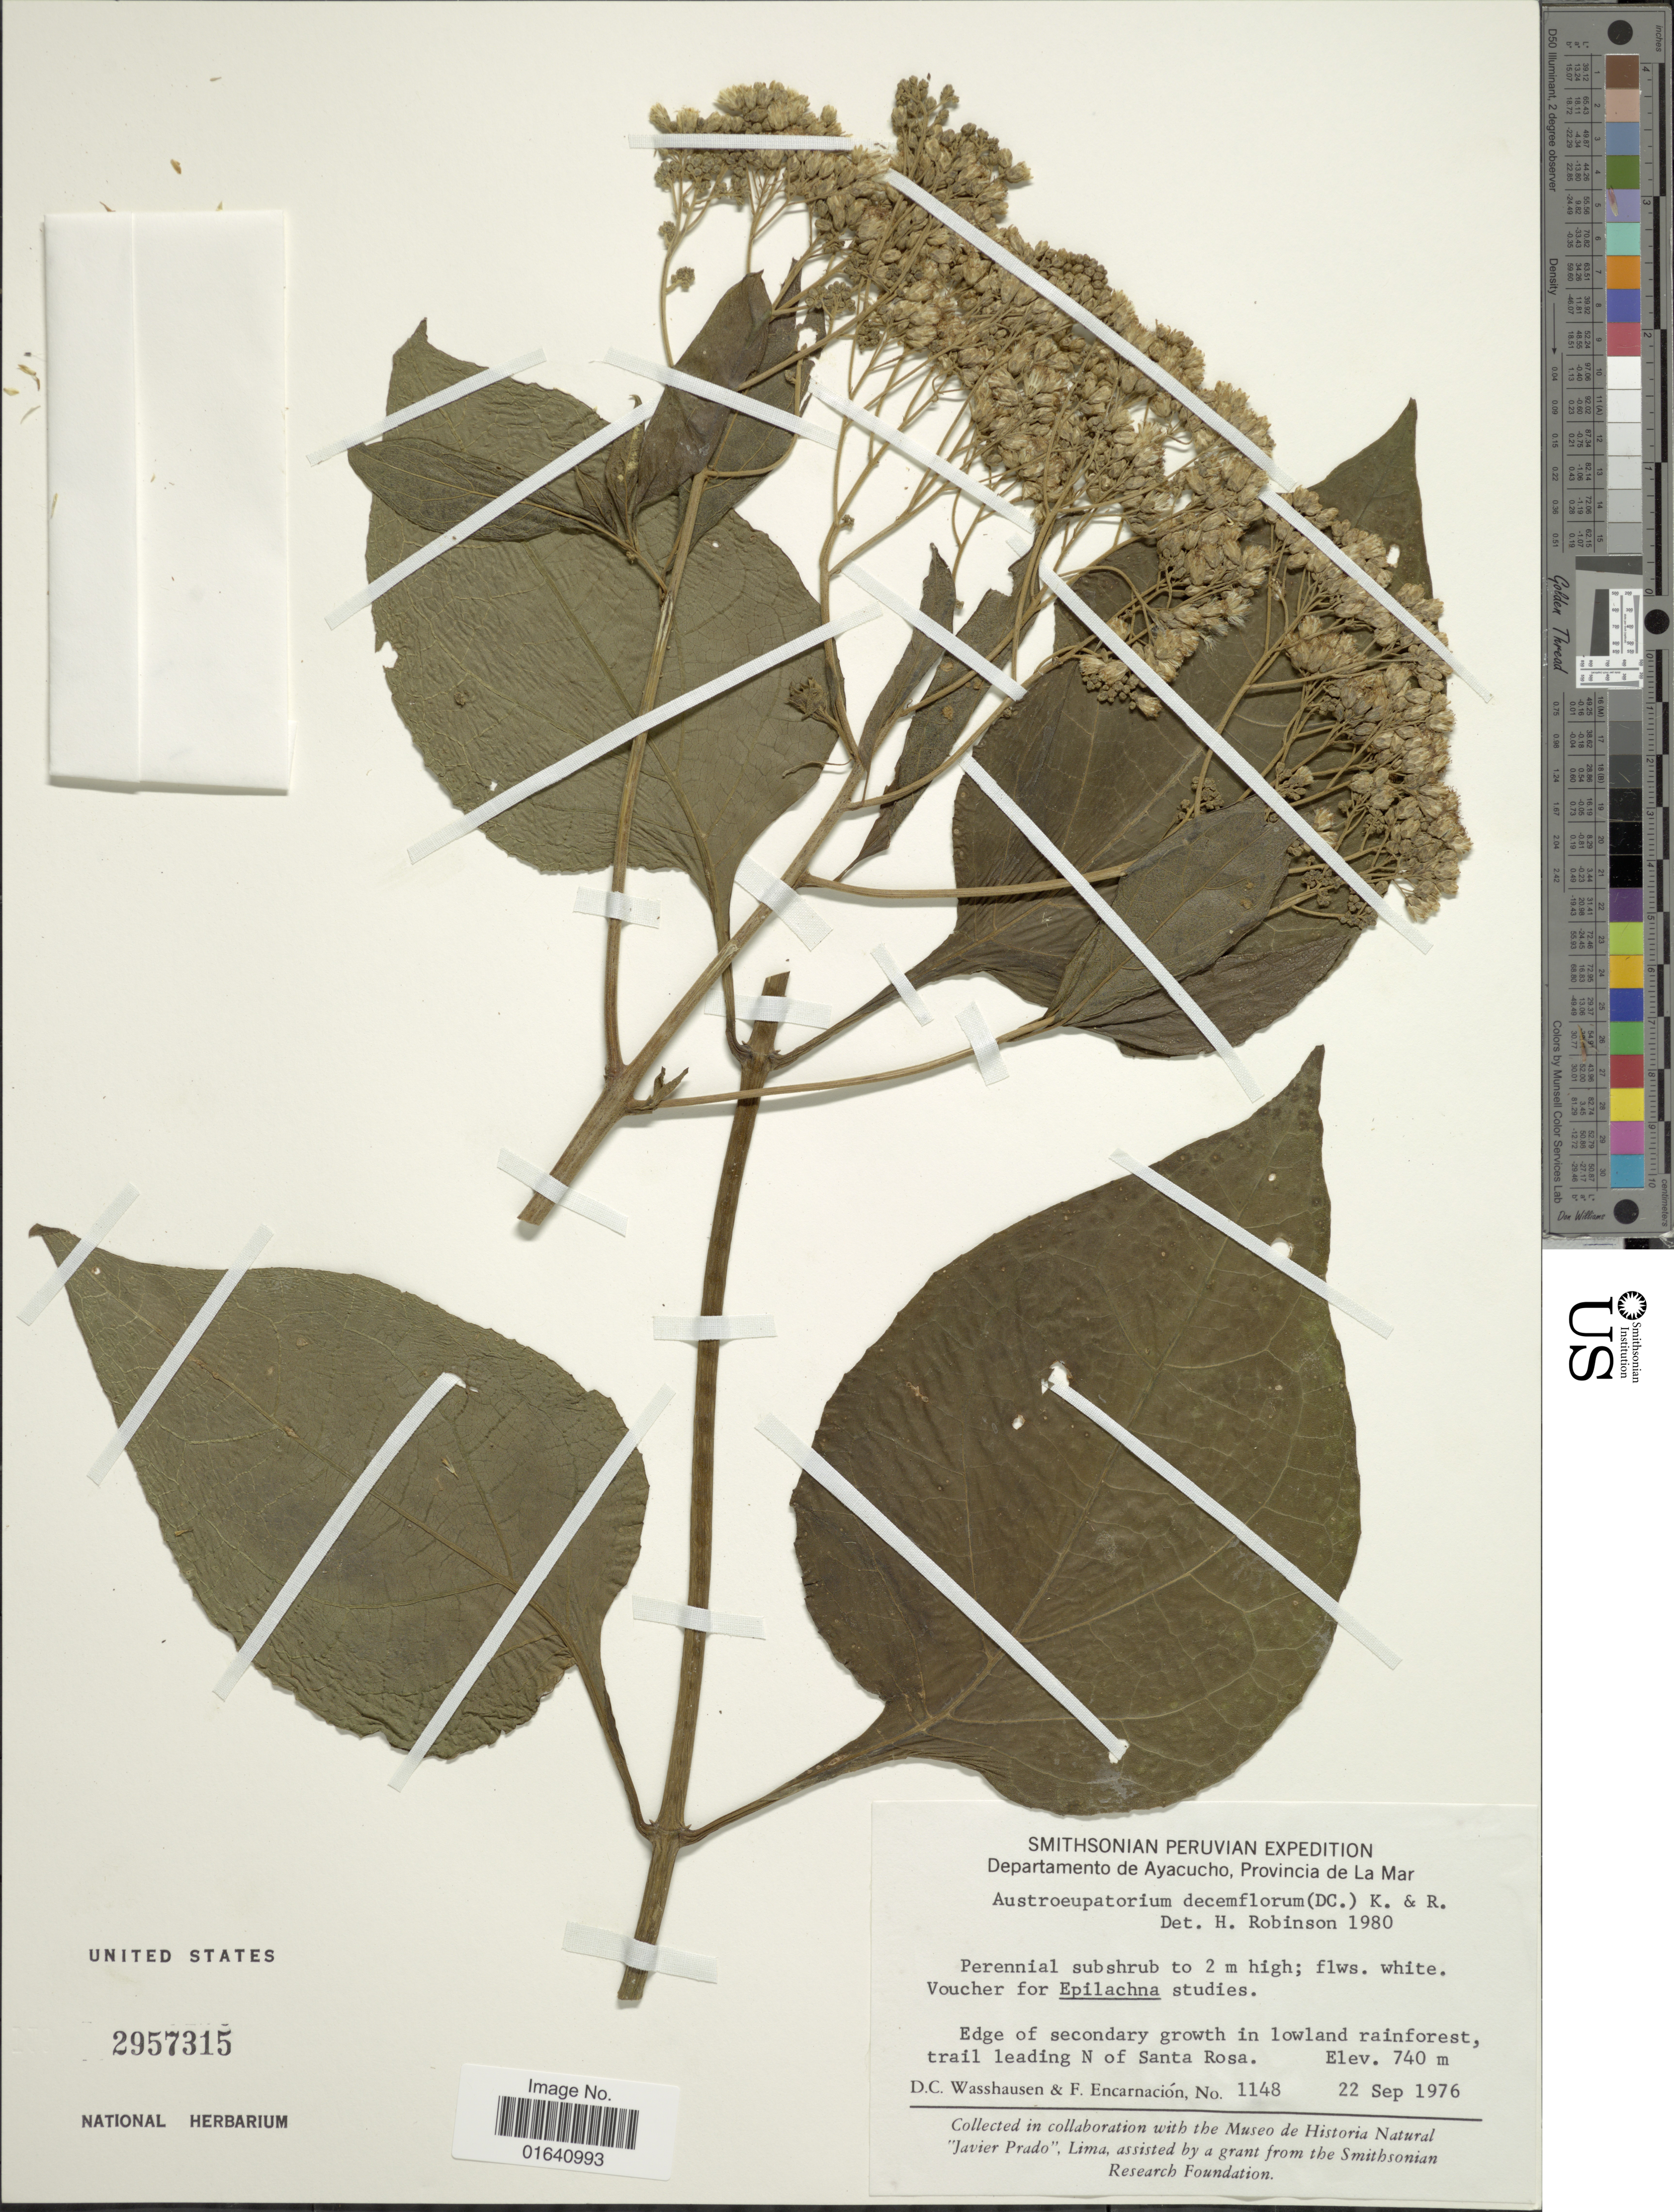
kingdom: Plantae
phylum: Tracheophyta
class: Magnoliopsida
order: Asterales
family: Asteraceae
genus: Austroeupatorium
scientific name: Austroeupatorium decemflorum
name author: (DC.) R.M. King & H. Rob.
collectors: D. C. Wasshausen & F. Encarnación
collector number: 1148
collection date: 1976-09-22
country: Peru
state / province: Ayacucho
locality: Departamento de Ayacucho, Provincia de La Mar, Edge of secondary growth in lowland rainforest, trail leading N of Santa Rosa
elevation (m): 740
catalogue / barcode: US 2957315